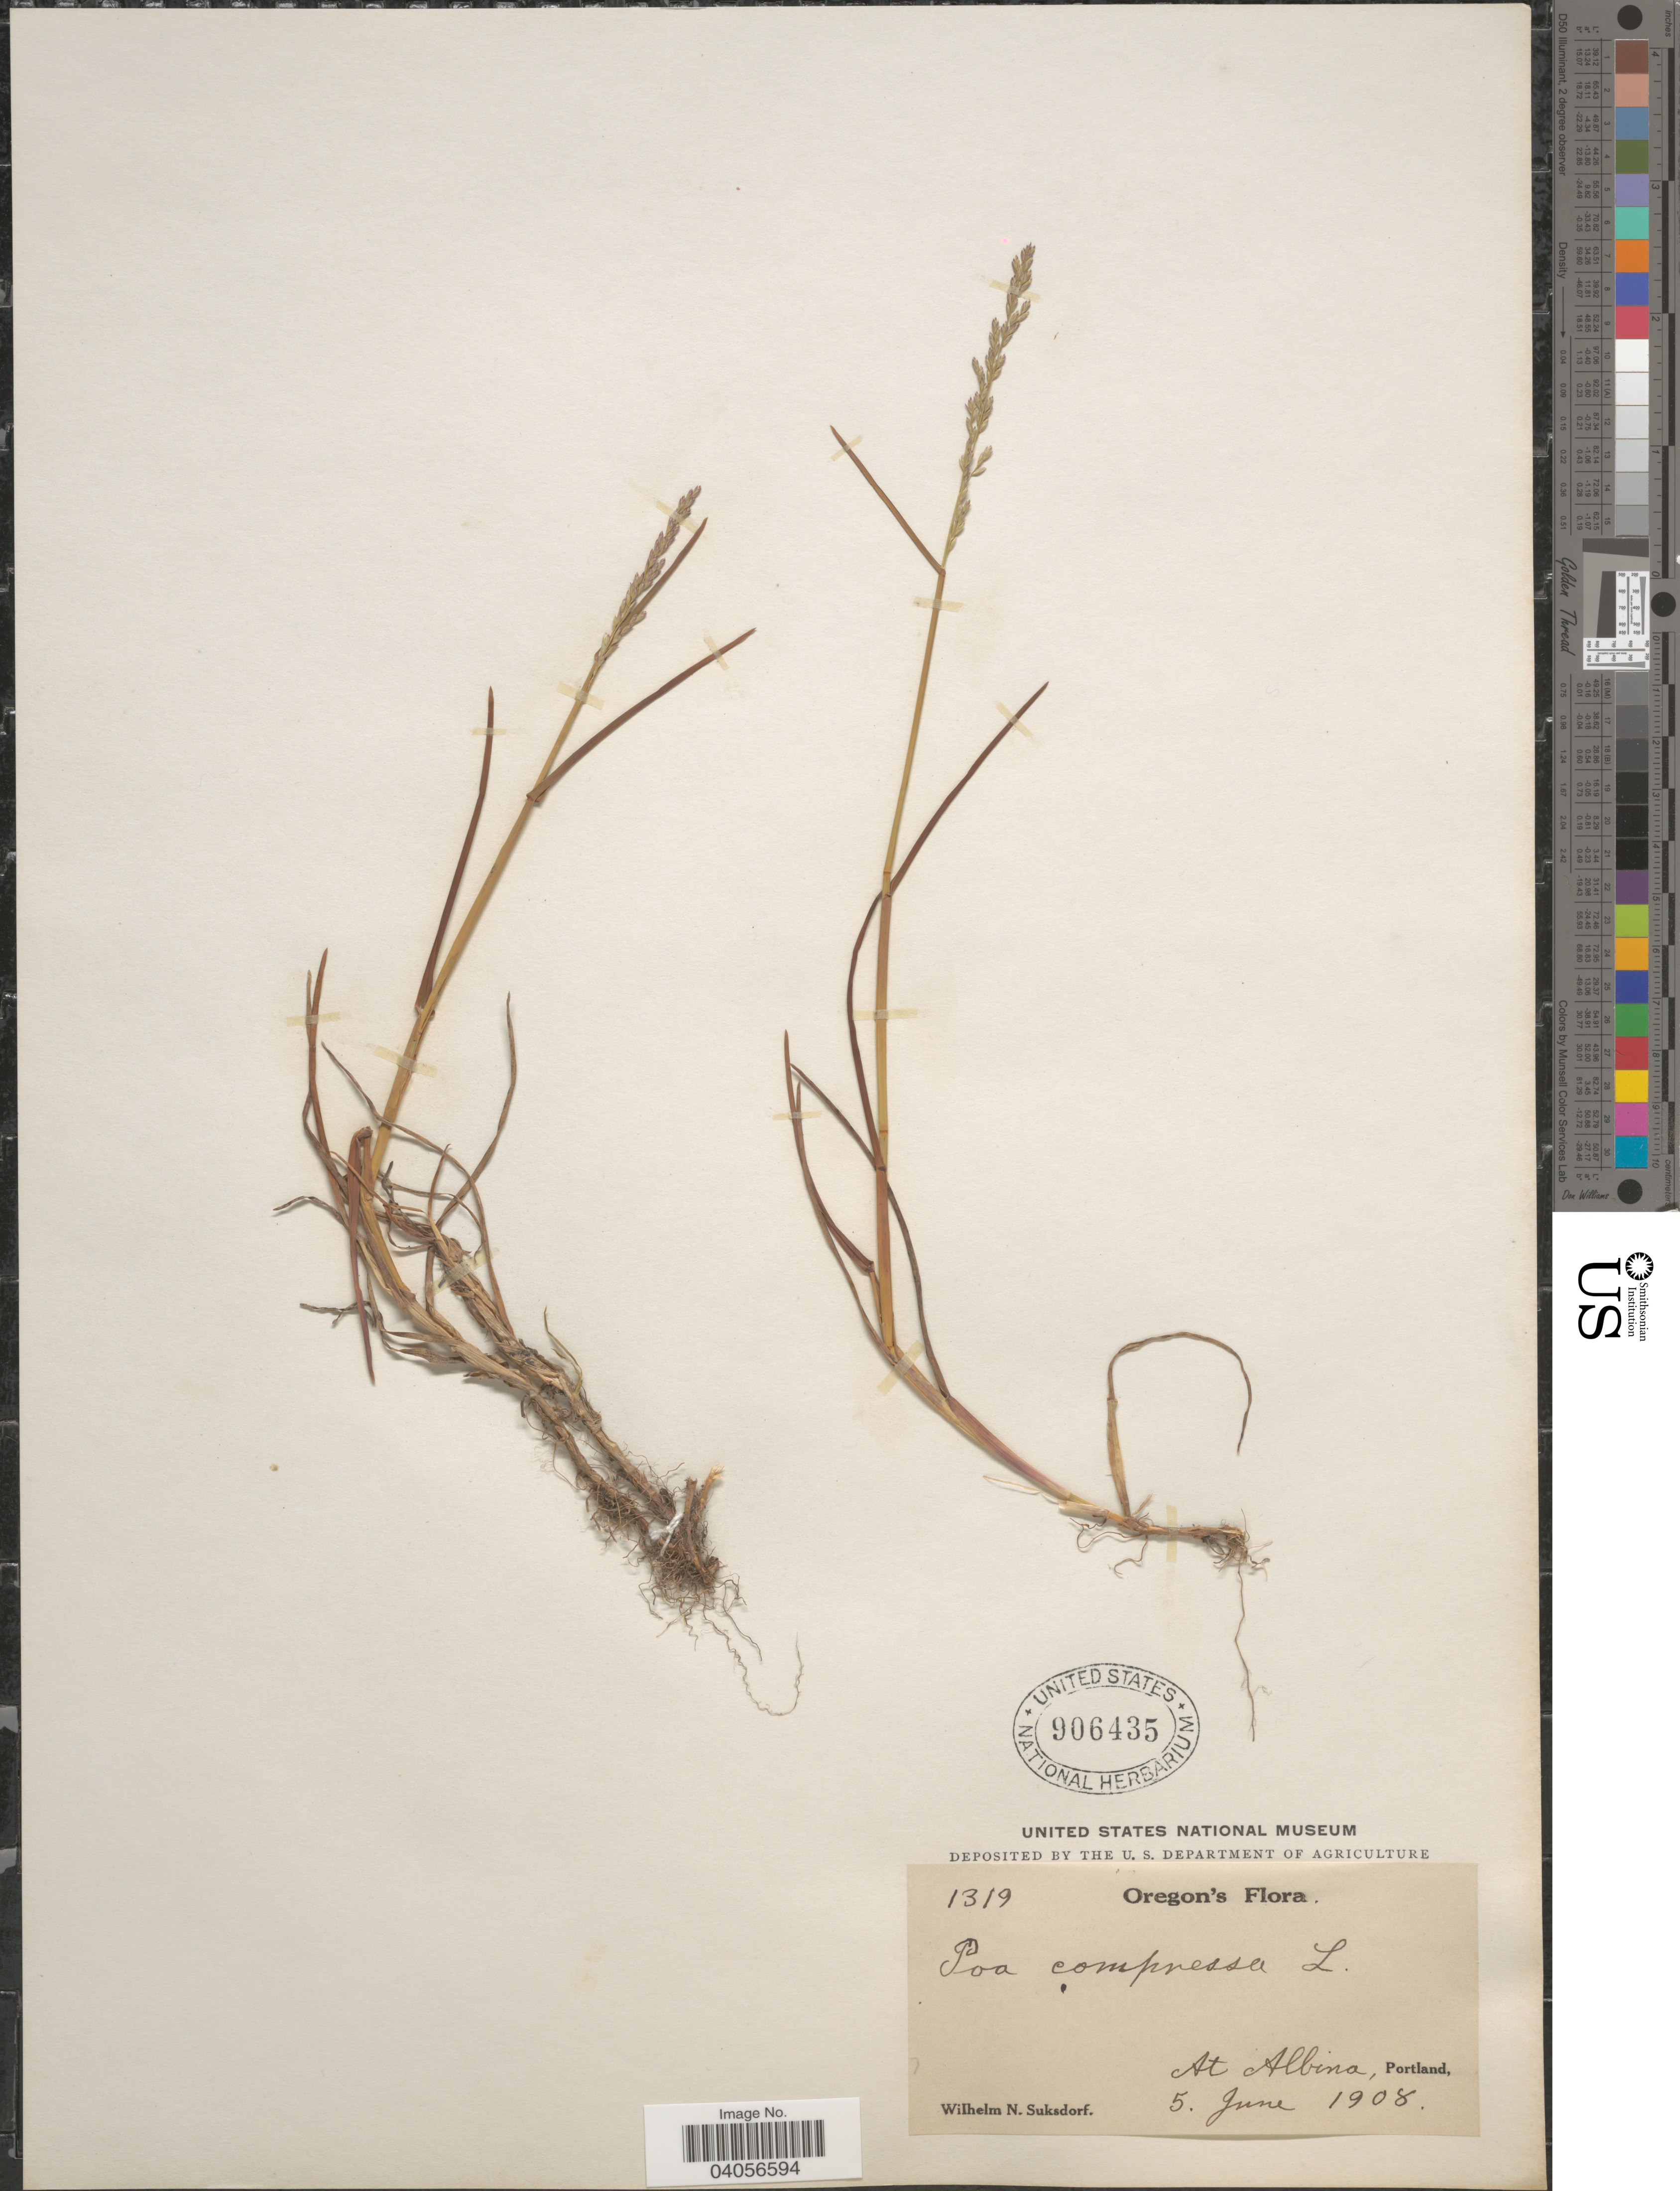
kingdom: Plantae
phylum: Tracheophyta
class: Liliopsida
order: Poales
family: Poaceae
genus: Poa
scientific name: Poa compressa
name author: L.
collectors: W. N. Suksdorf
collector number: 1319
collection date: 1908-06-05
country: United States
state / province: Oregon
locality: At Albina, Portland.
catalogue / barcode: US 906435